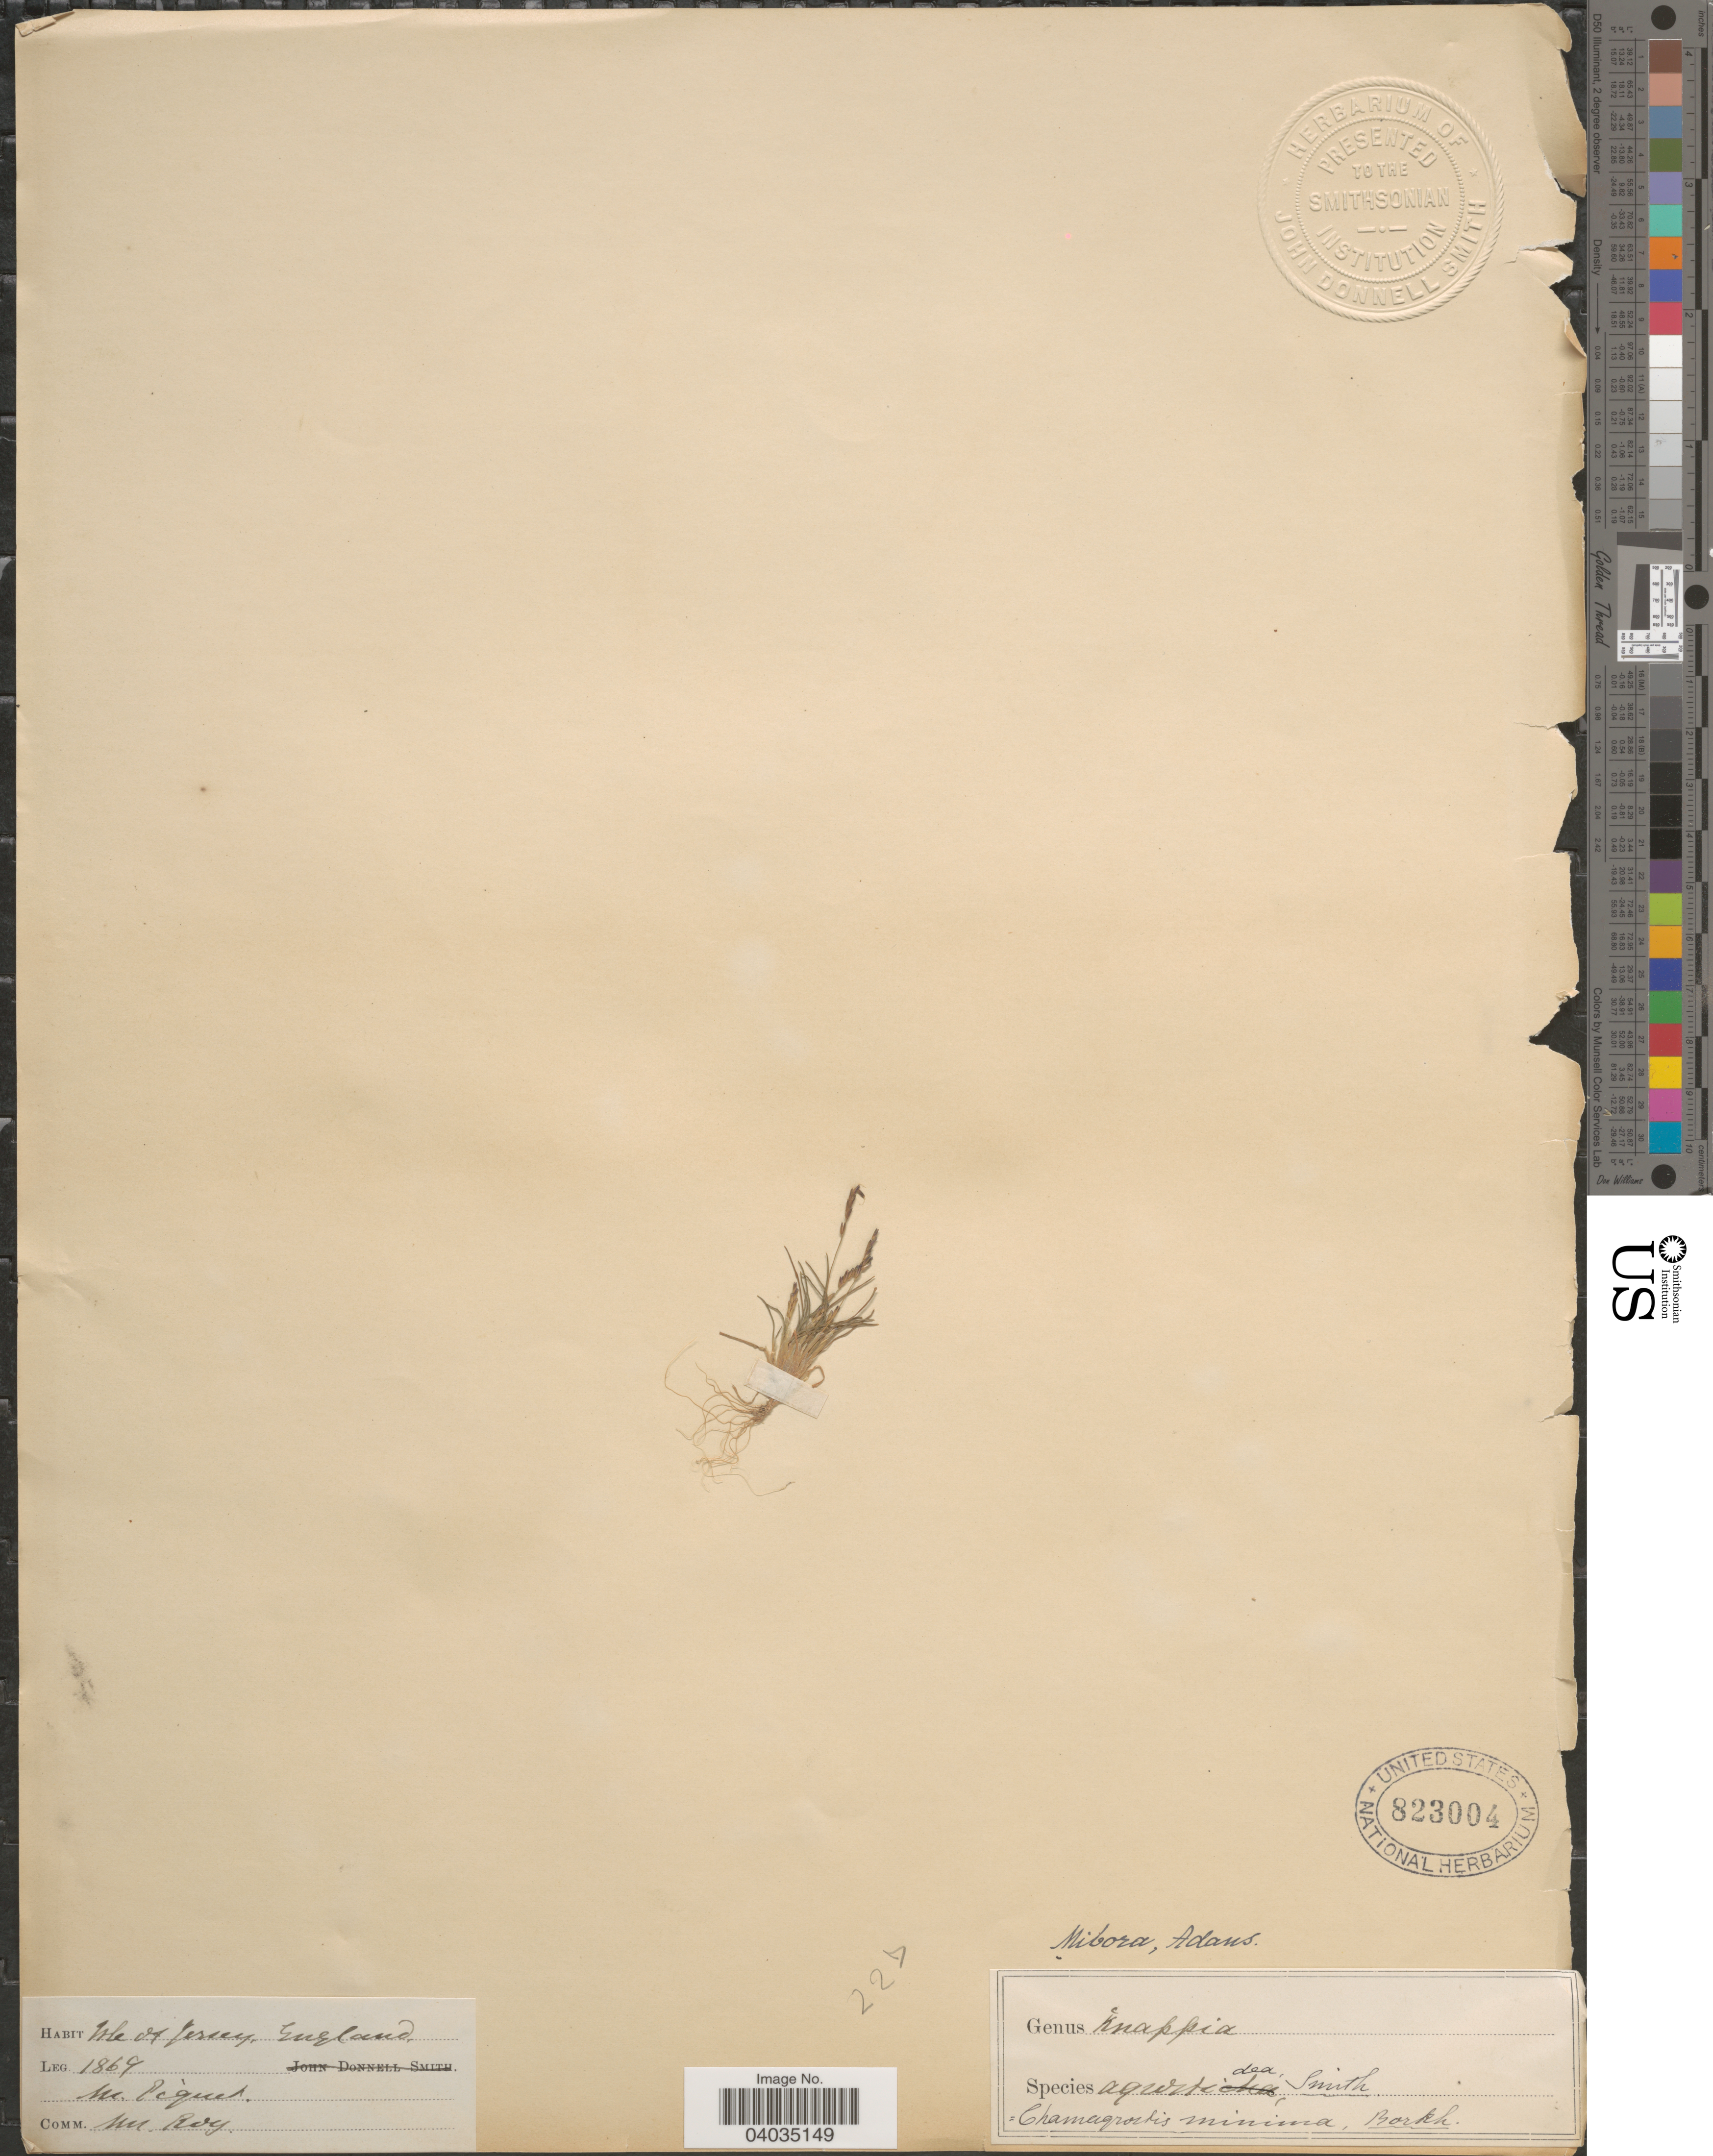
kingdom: Plantae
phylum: Tracheophyta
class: Liliopsida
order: Poales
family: Poaceae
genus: Mibora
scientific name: Mibora minima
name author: (L.) Desv.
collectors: -. Piquet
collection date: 1869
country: United Kingdom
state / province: England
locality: Isle of Jersey.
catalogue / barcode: US 823004